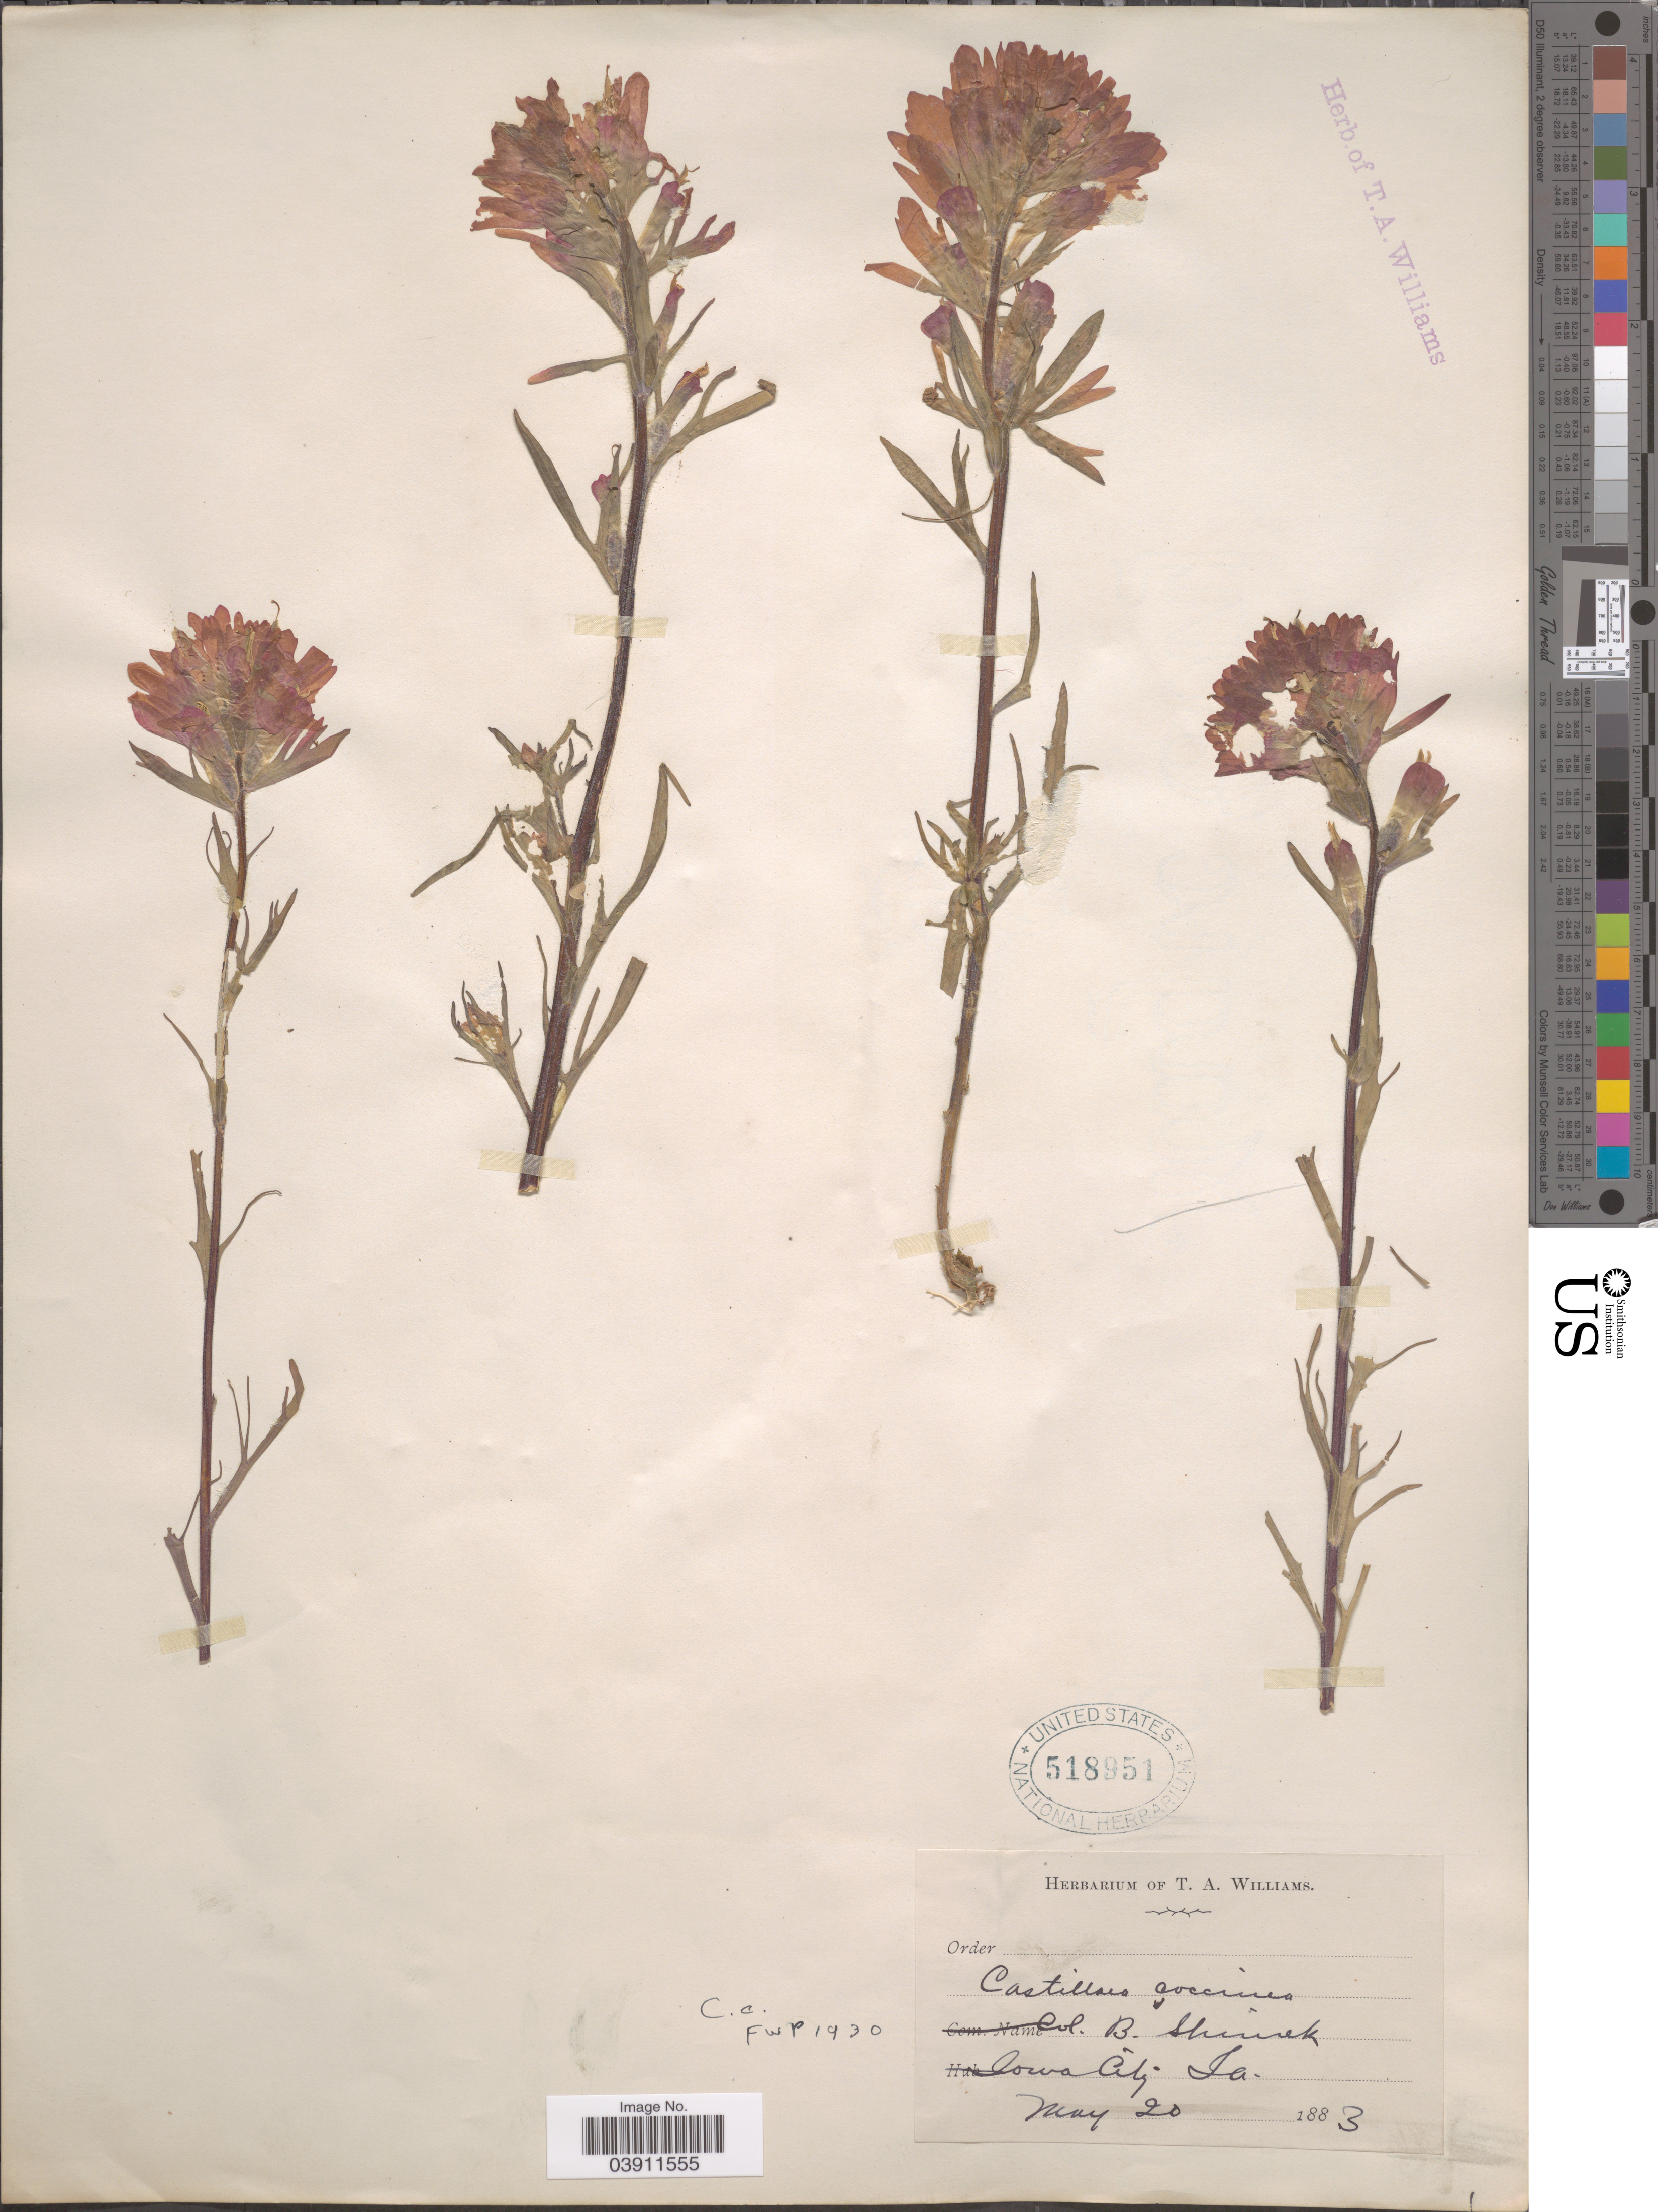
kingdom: Plantae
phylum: Tracheophyta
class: Magnoliopsida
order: Lamiales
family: Orobanchaceae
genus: Castilleja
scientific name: Castilleja coccinea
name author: (L.) Spreng.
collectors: B. Shimek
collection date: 1883-05-20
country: United States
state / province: Iowa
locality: Iowa City.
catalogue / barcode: US 518951